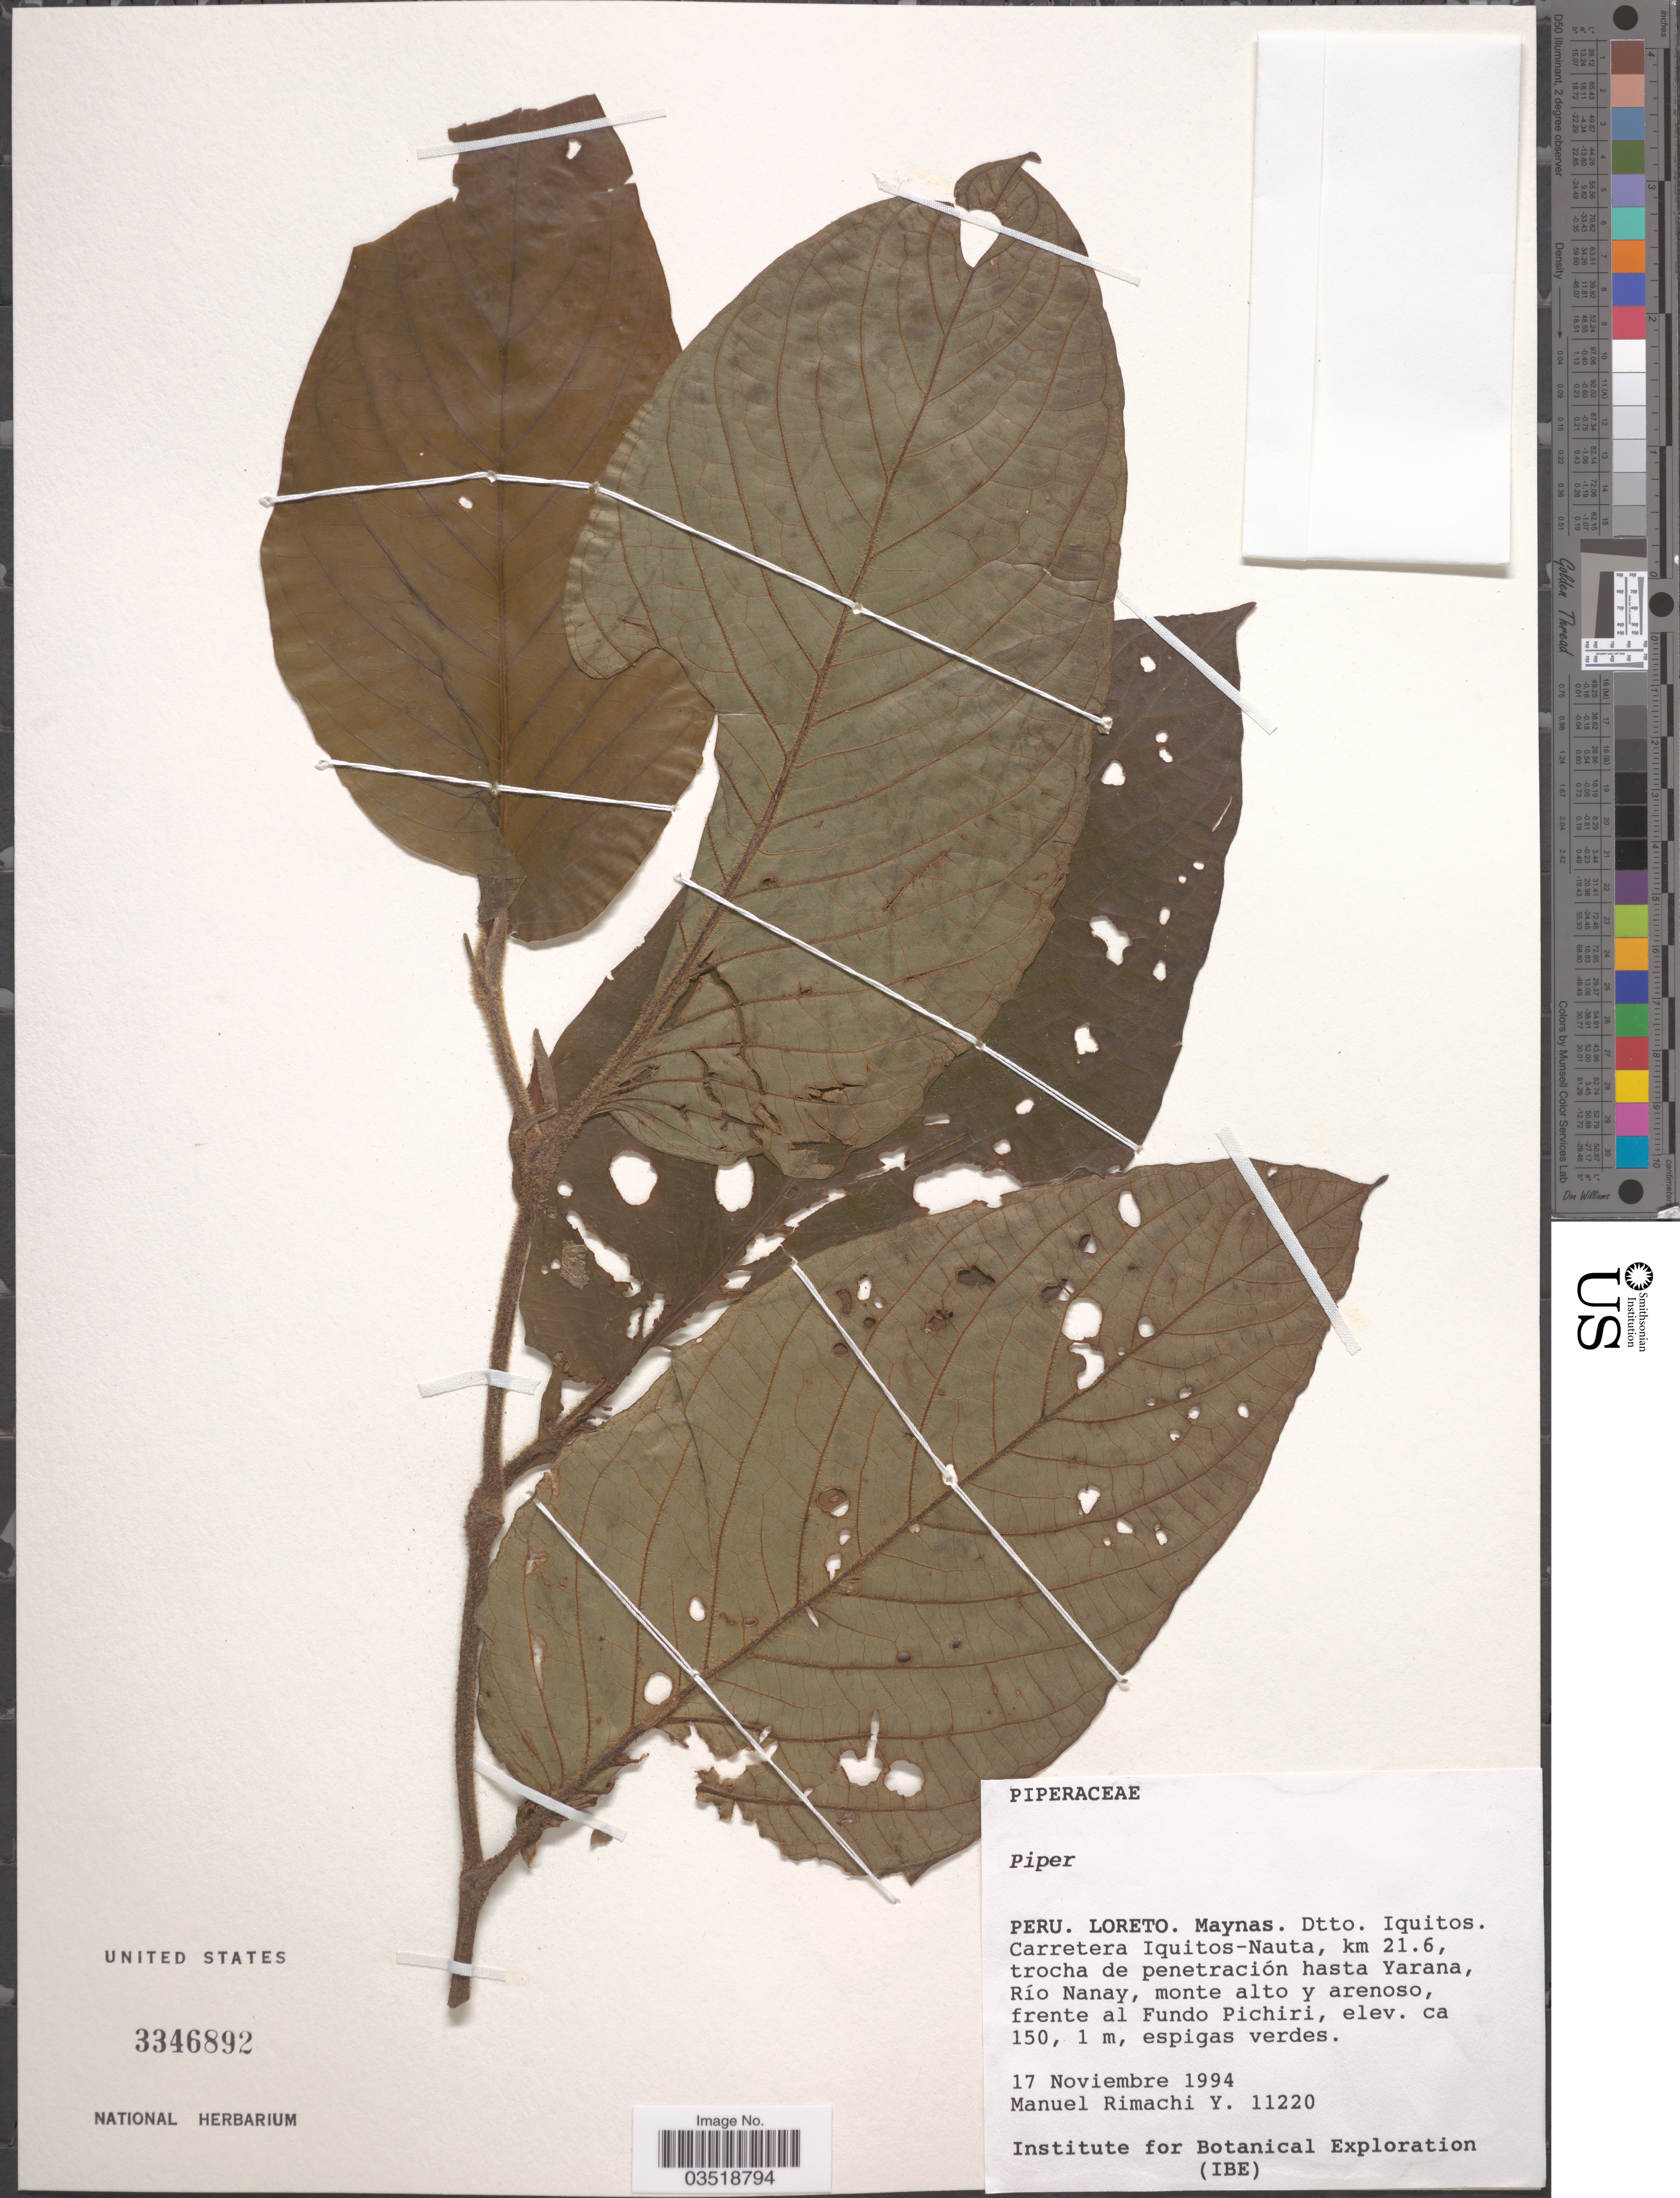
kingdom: Plantae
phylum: Tracheophyta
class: Magnoliopsida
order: Piperales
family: Piperaceae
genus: Piper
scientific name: Piper sp.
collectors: M. Rimachi Y.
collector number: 11220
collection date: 1994-11-17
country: Peru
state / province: Loreto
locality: Maynas. Dtto. Iquitos. Carretera Iquitos-Nauta, km 21.6, trocha de penetración hasta Yarana, Río Nanay, monte alto y arenoso, frente al Fundo Pichiri.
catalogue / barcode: US 3346892